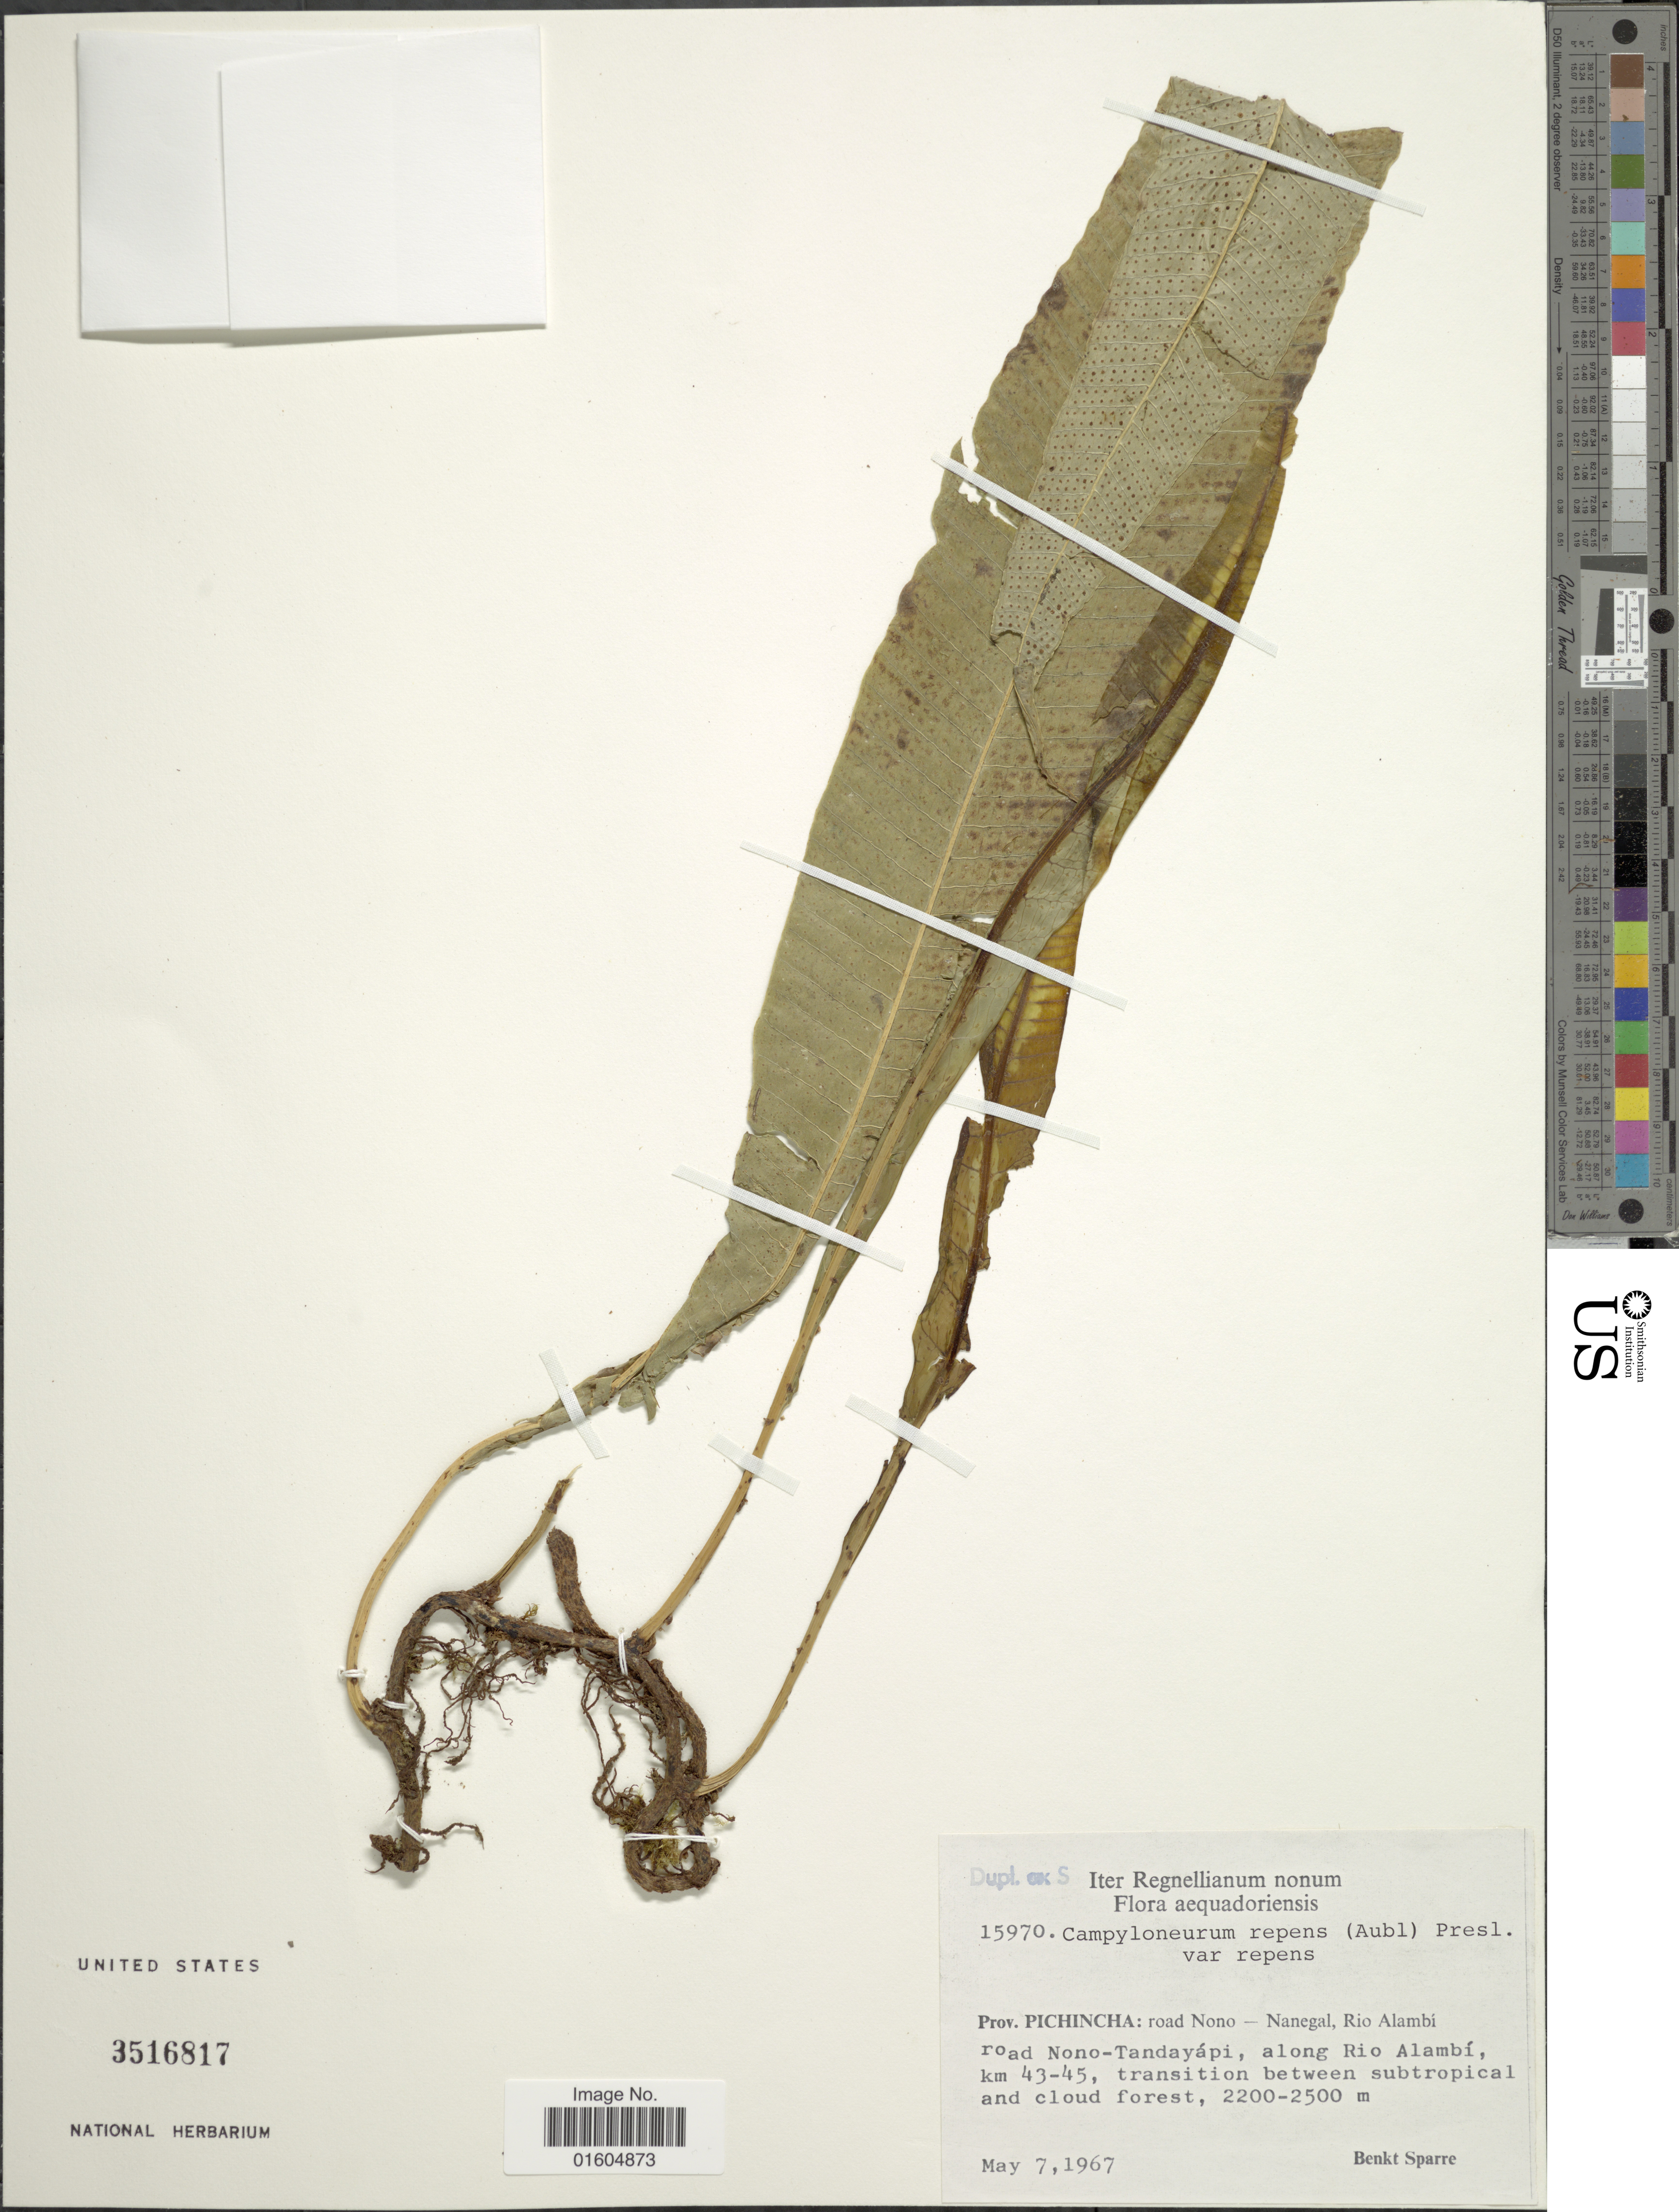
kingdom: Plantae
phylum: Tracheophyta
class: Polypodiopsida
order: Polypodiales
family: Polypodiaceae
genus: Campyloneurum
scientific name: Campyloneurum repens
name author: (Aubl.) C. Presl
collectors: B. Sparre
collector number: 15970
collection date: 1967-05-07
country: Ecuador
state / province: Pichincha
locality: Prov. Pichincha: road Nono-Nanegal, Rio Alambi road Nono-Tandayapi, along Rio Alambi, km 43-45, transition between subtropical and cloud forest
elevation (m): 2200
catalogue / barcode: US 3516817